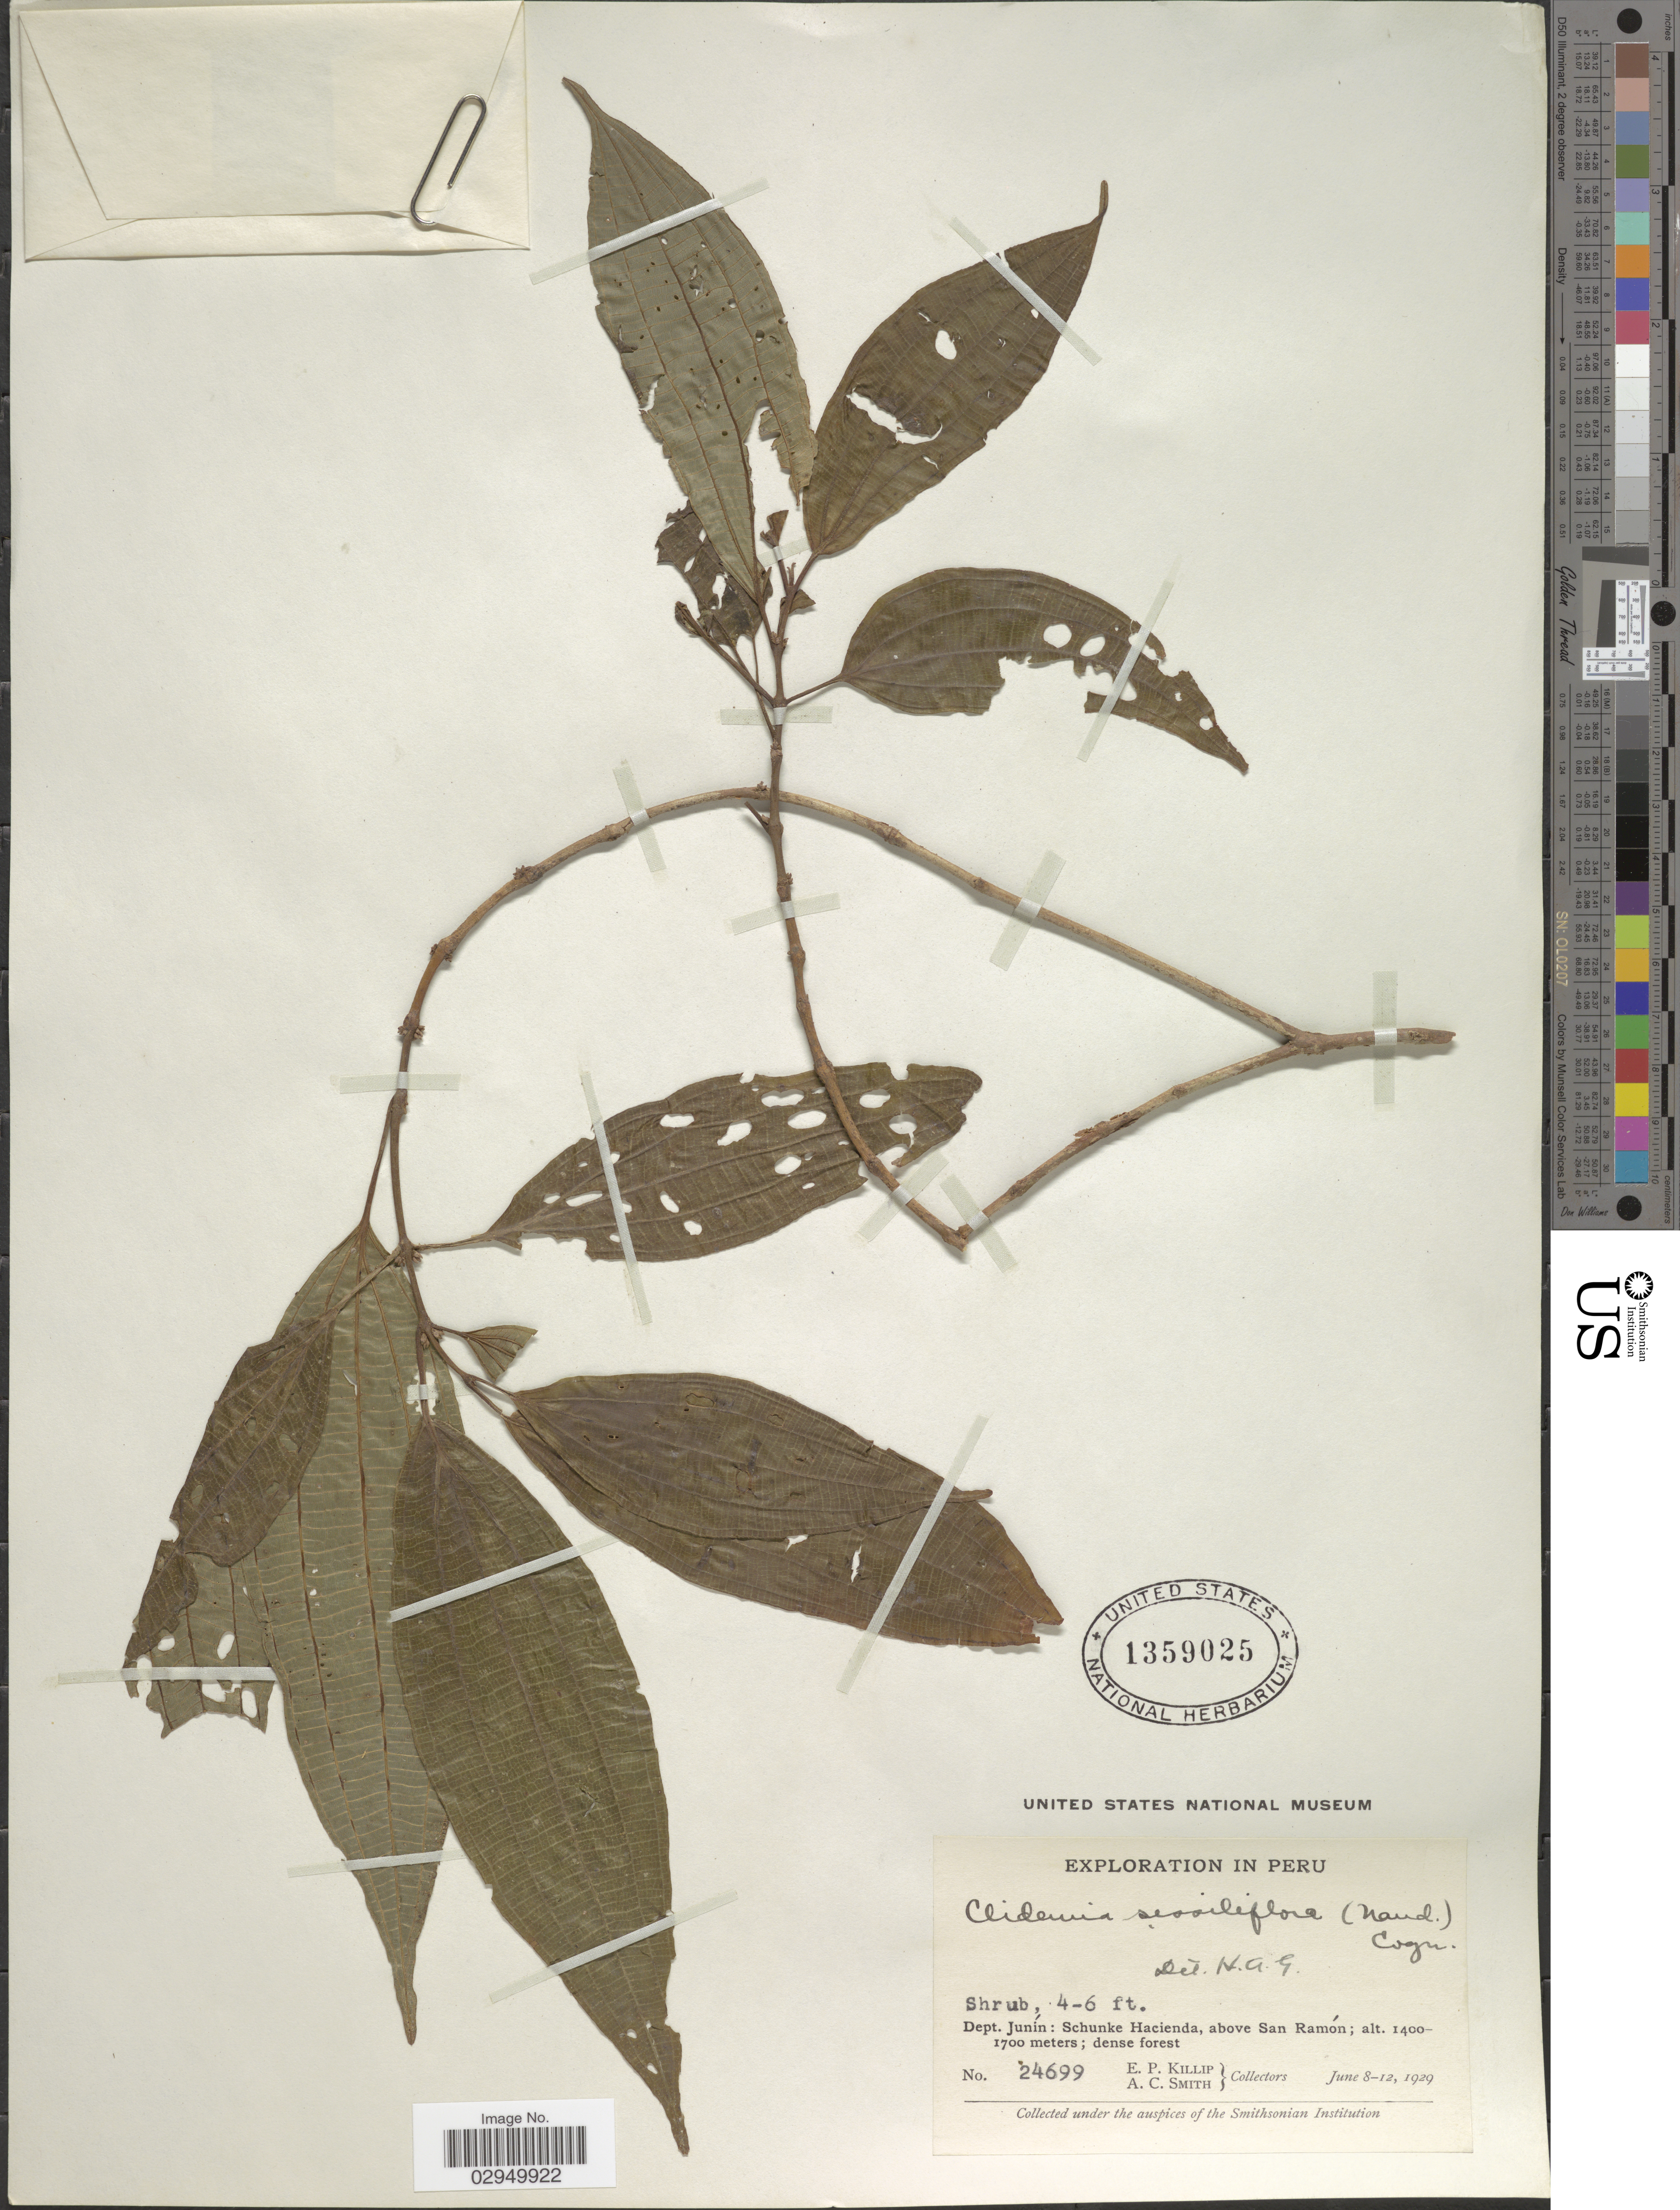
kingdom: Plantae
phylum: Tracheophyta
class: Magnoliopsida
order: Myrtales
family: Melastomataceae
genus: Clidemia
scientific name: Clidemia sessiliflora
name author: (Naudin) Cogn.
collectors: E. P. Killip & A. C. Smith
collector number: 24699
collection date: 1929-06-08/1929-06-12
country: Peru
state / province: Junín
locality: Dept. Junín: Schunke Hacienda, above San Ramón.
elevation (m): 1400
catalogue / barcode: US 1359025